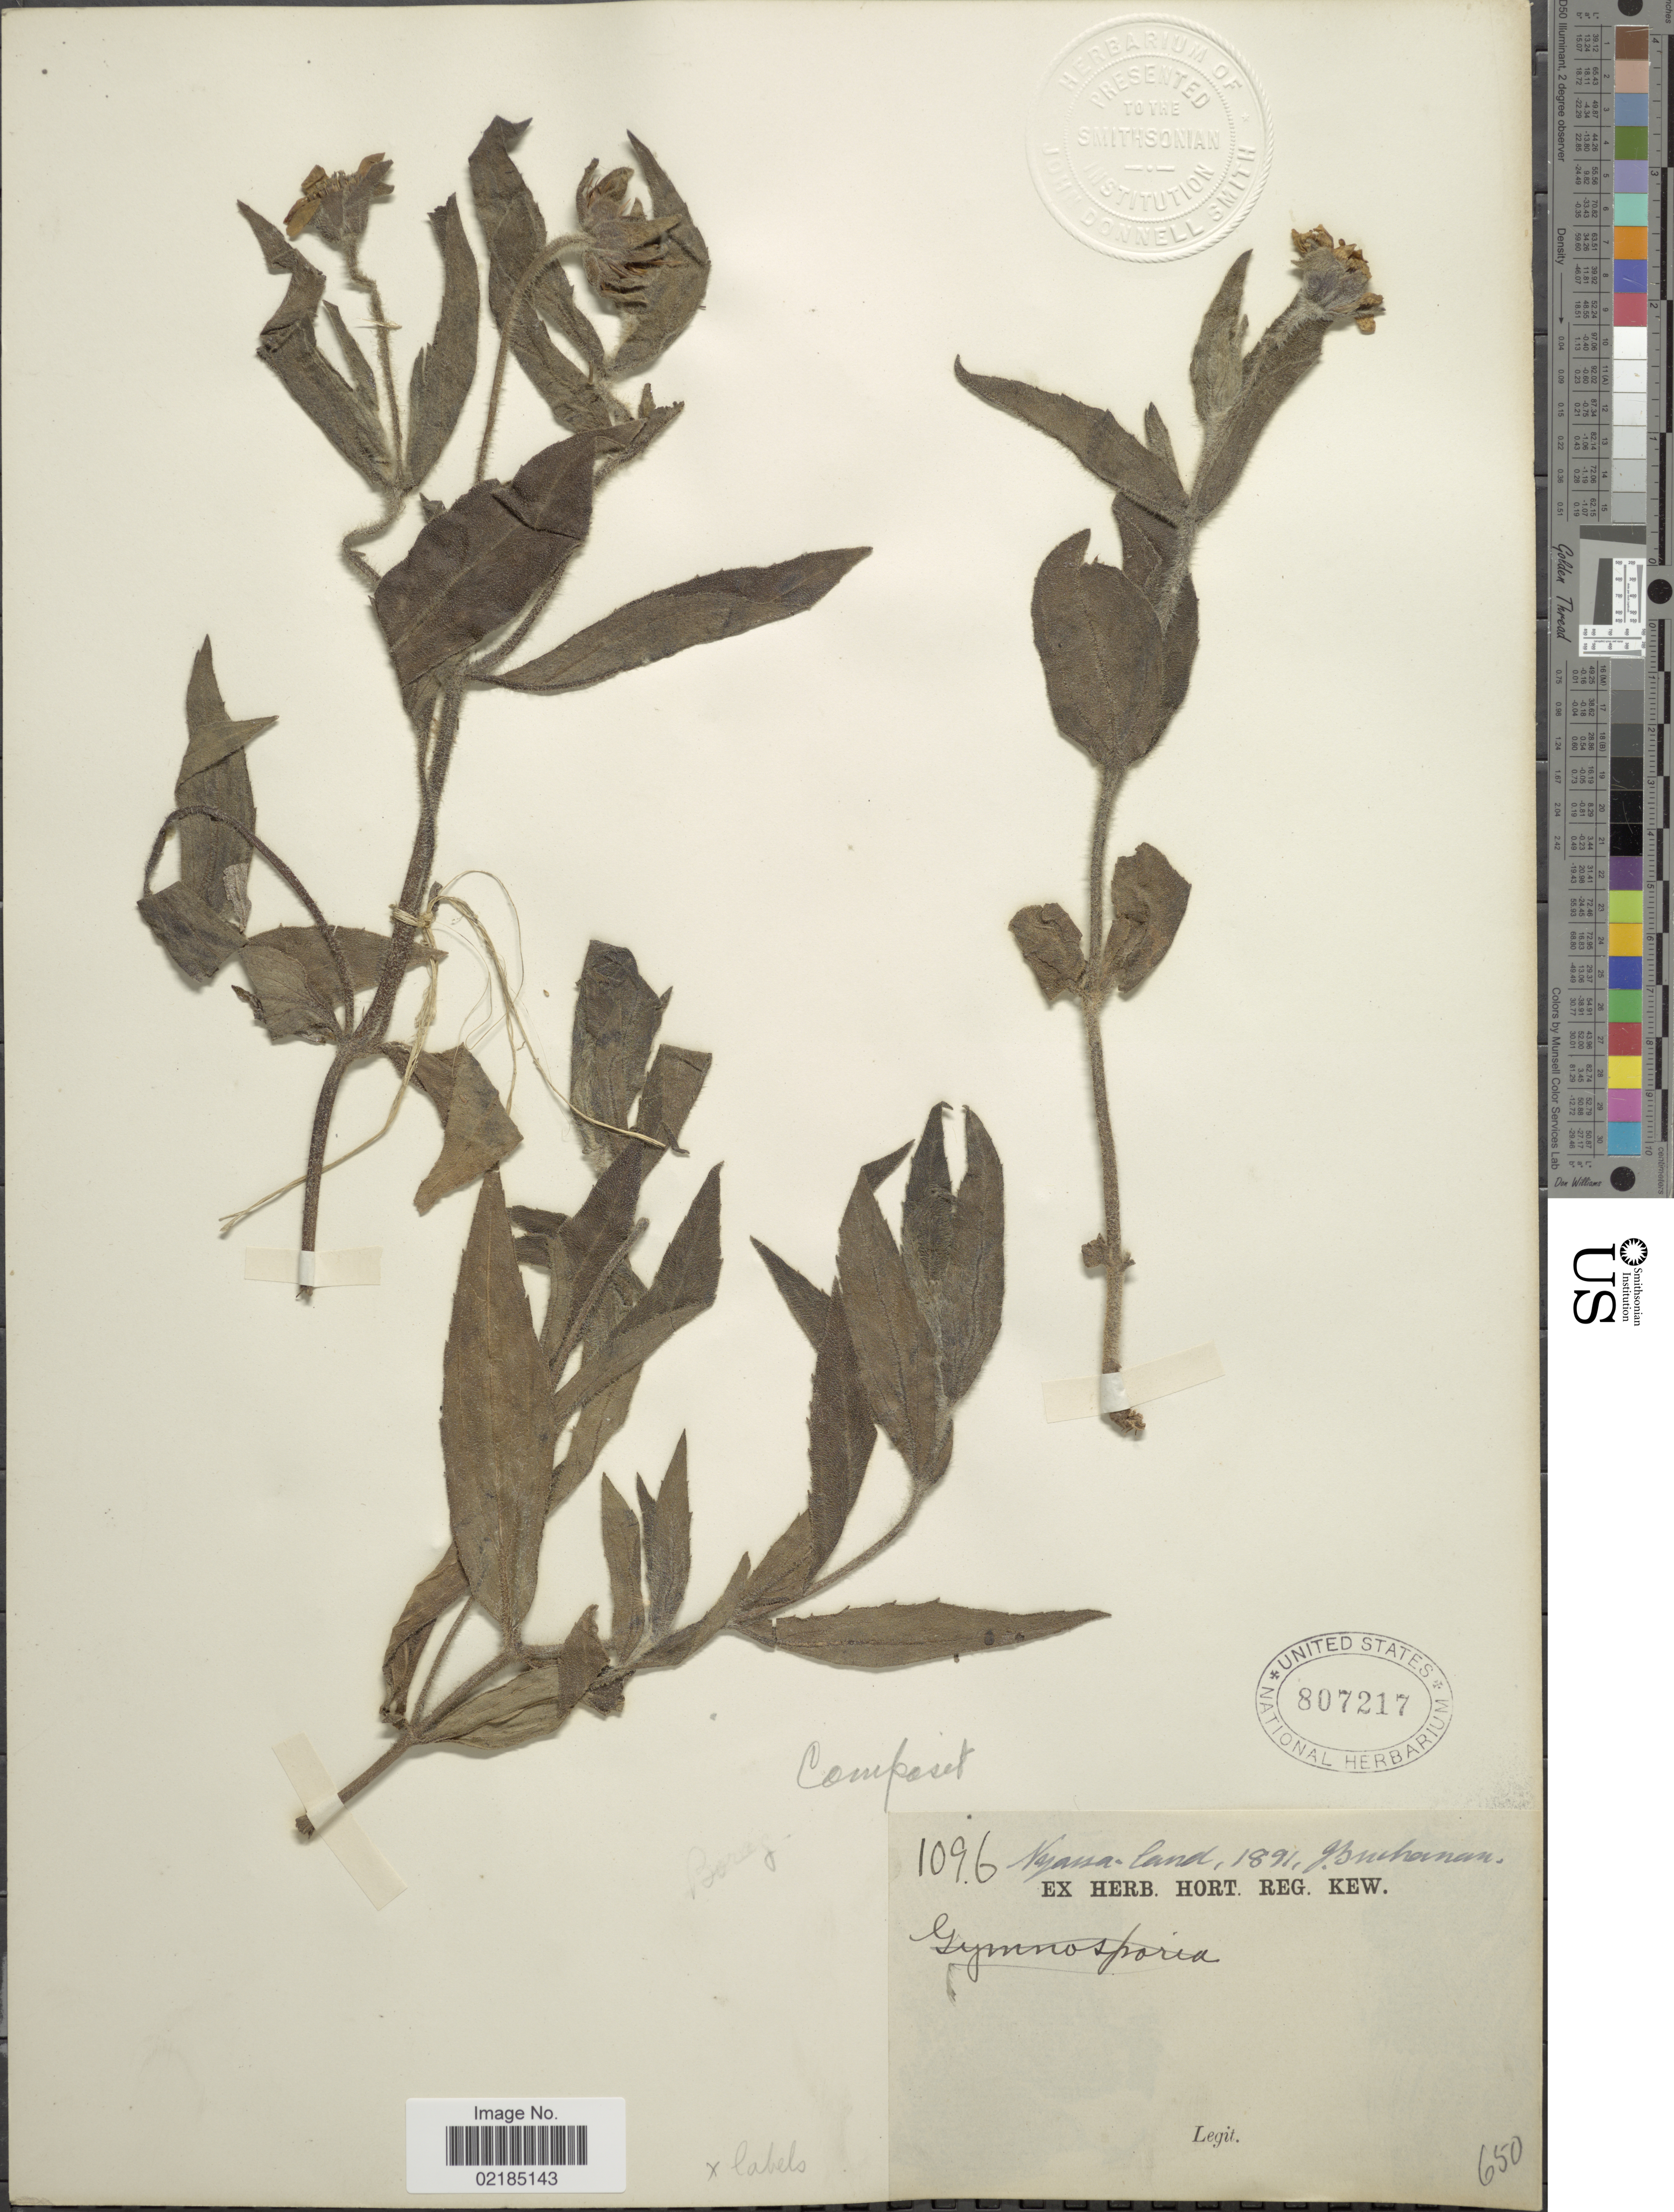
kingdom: Plantae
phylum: Tracheophyta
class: Magnoliopsida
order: Asterales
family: Asteraceae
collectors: J. Buchanan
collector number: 1096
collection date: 1891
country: Malawi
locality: Nyassa-land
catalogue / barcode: US 807217